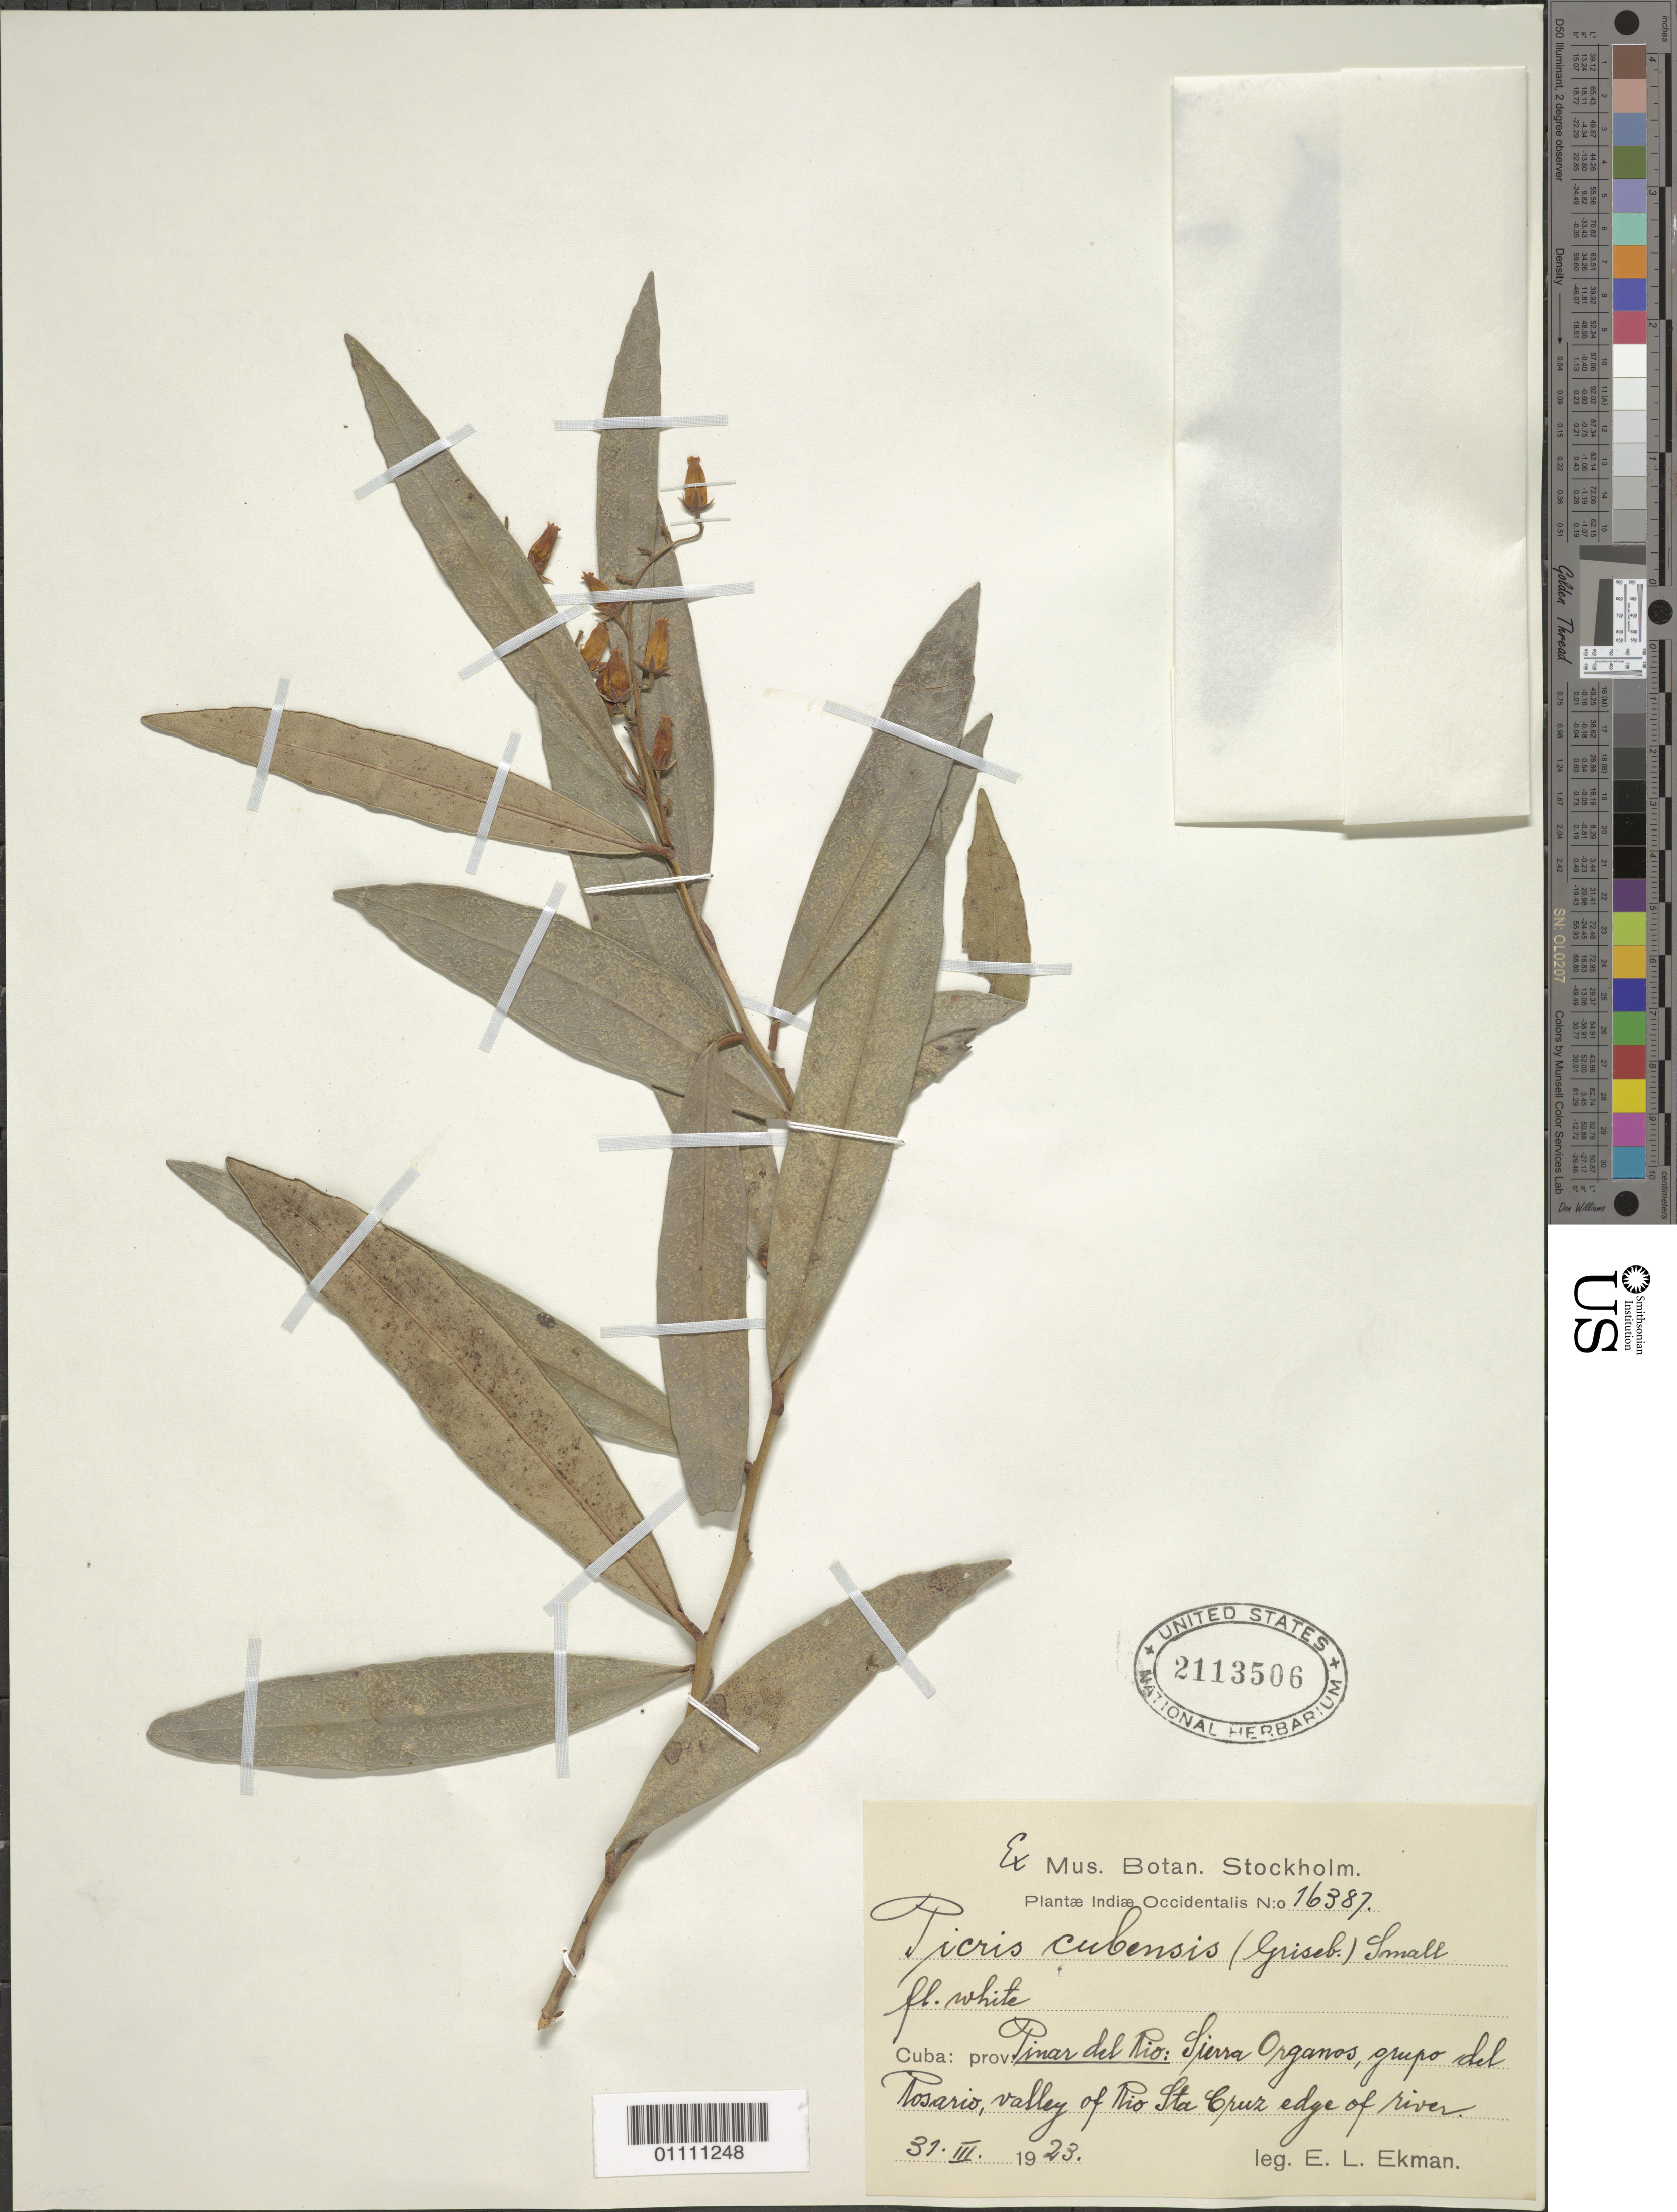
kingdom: Plantae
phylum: Tracheophyta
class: Magnoliopsida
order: Ericales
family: Ericaceae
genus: Pieris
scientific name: Pieris cubensis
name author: (Griseb.) Small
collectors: E. L. Ekman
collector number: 16387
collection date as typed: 31 Mar 1923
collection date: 1923-03-31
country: Cuba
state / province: Pinar del Rio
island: Cuba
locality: Sierra Organos, orupo del Rosario, valley of Rio Sta Cruz edge of river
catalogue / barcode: US 2113506